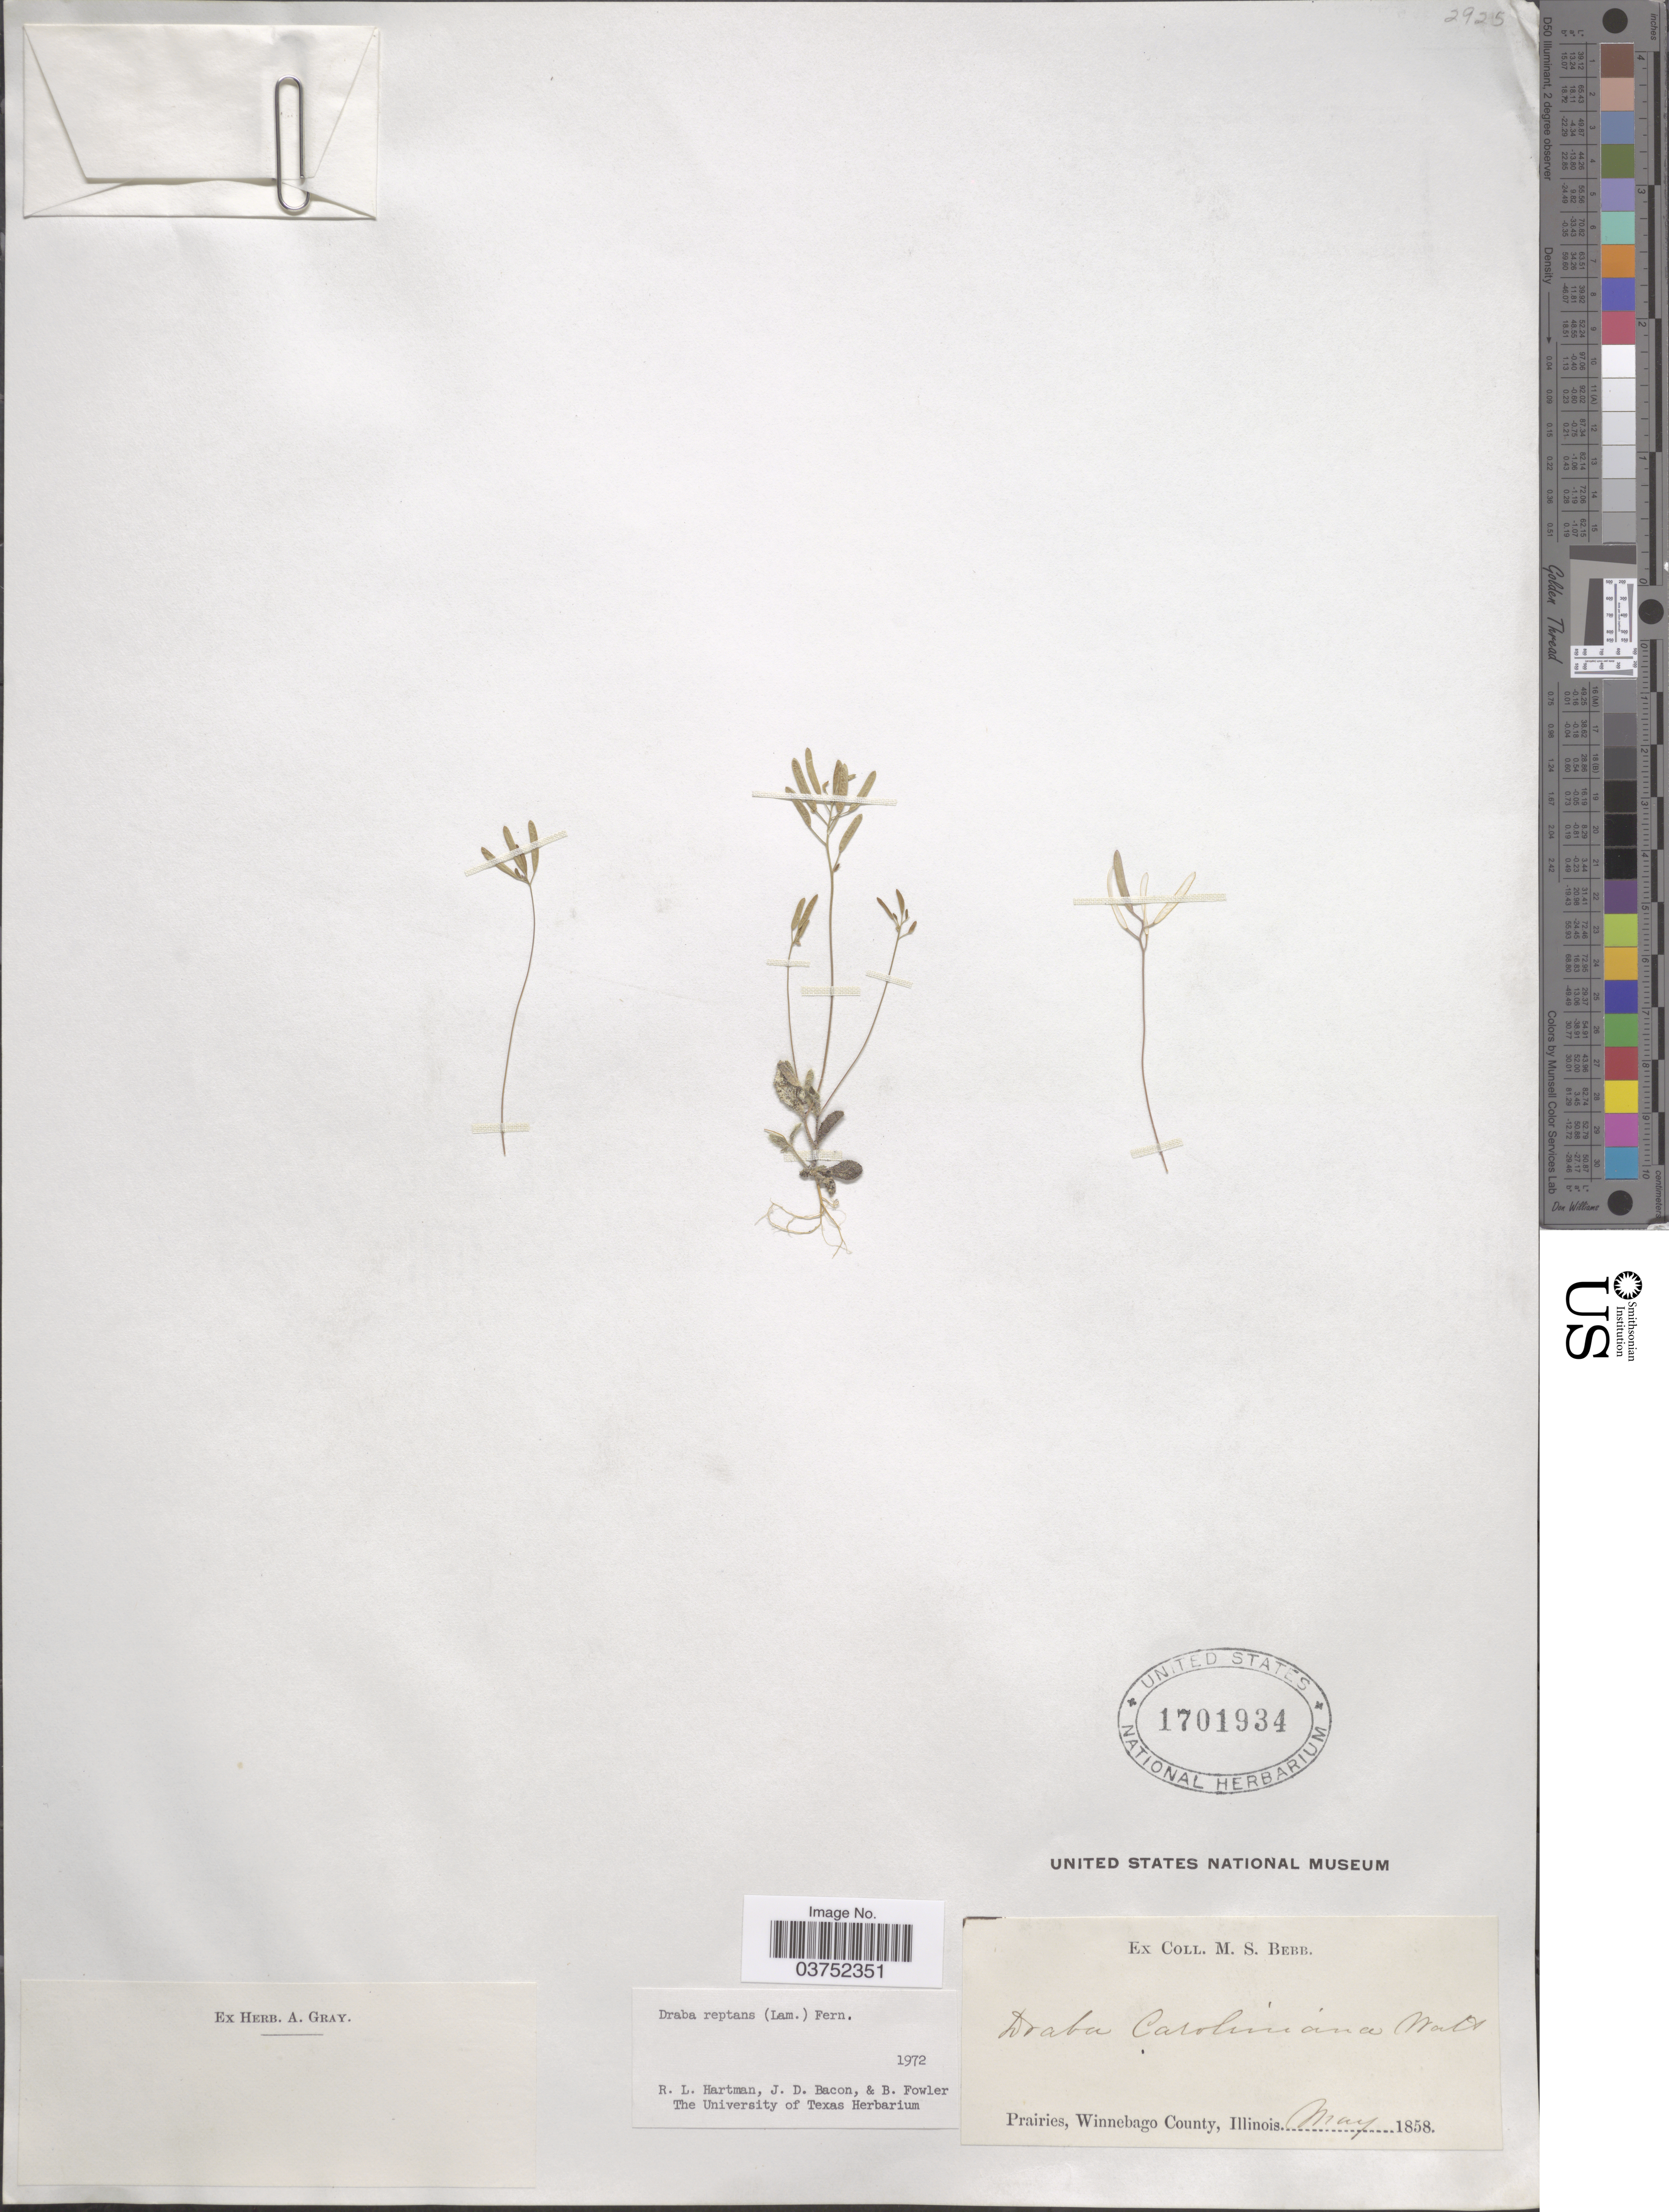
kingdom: Plantae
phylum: Tracheophyta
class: Magnoliopsida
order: Brassicales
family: Brassicaceae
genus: Draba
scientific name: Draba reptans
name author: (Lam.) Fernald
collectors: M. Bebb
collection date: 1858-05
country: United States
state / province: Illinois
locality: Prairies, Winnebago County.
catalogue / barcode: US 1701934